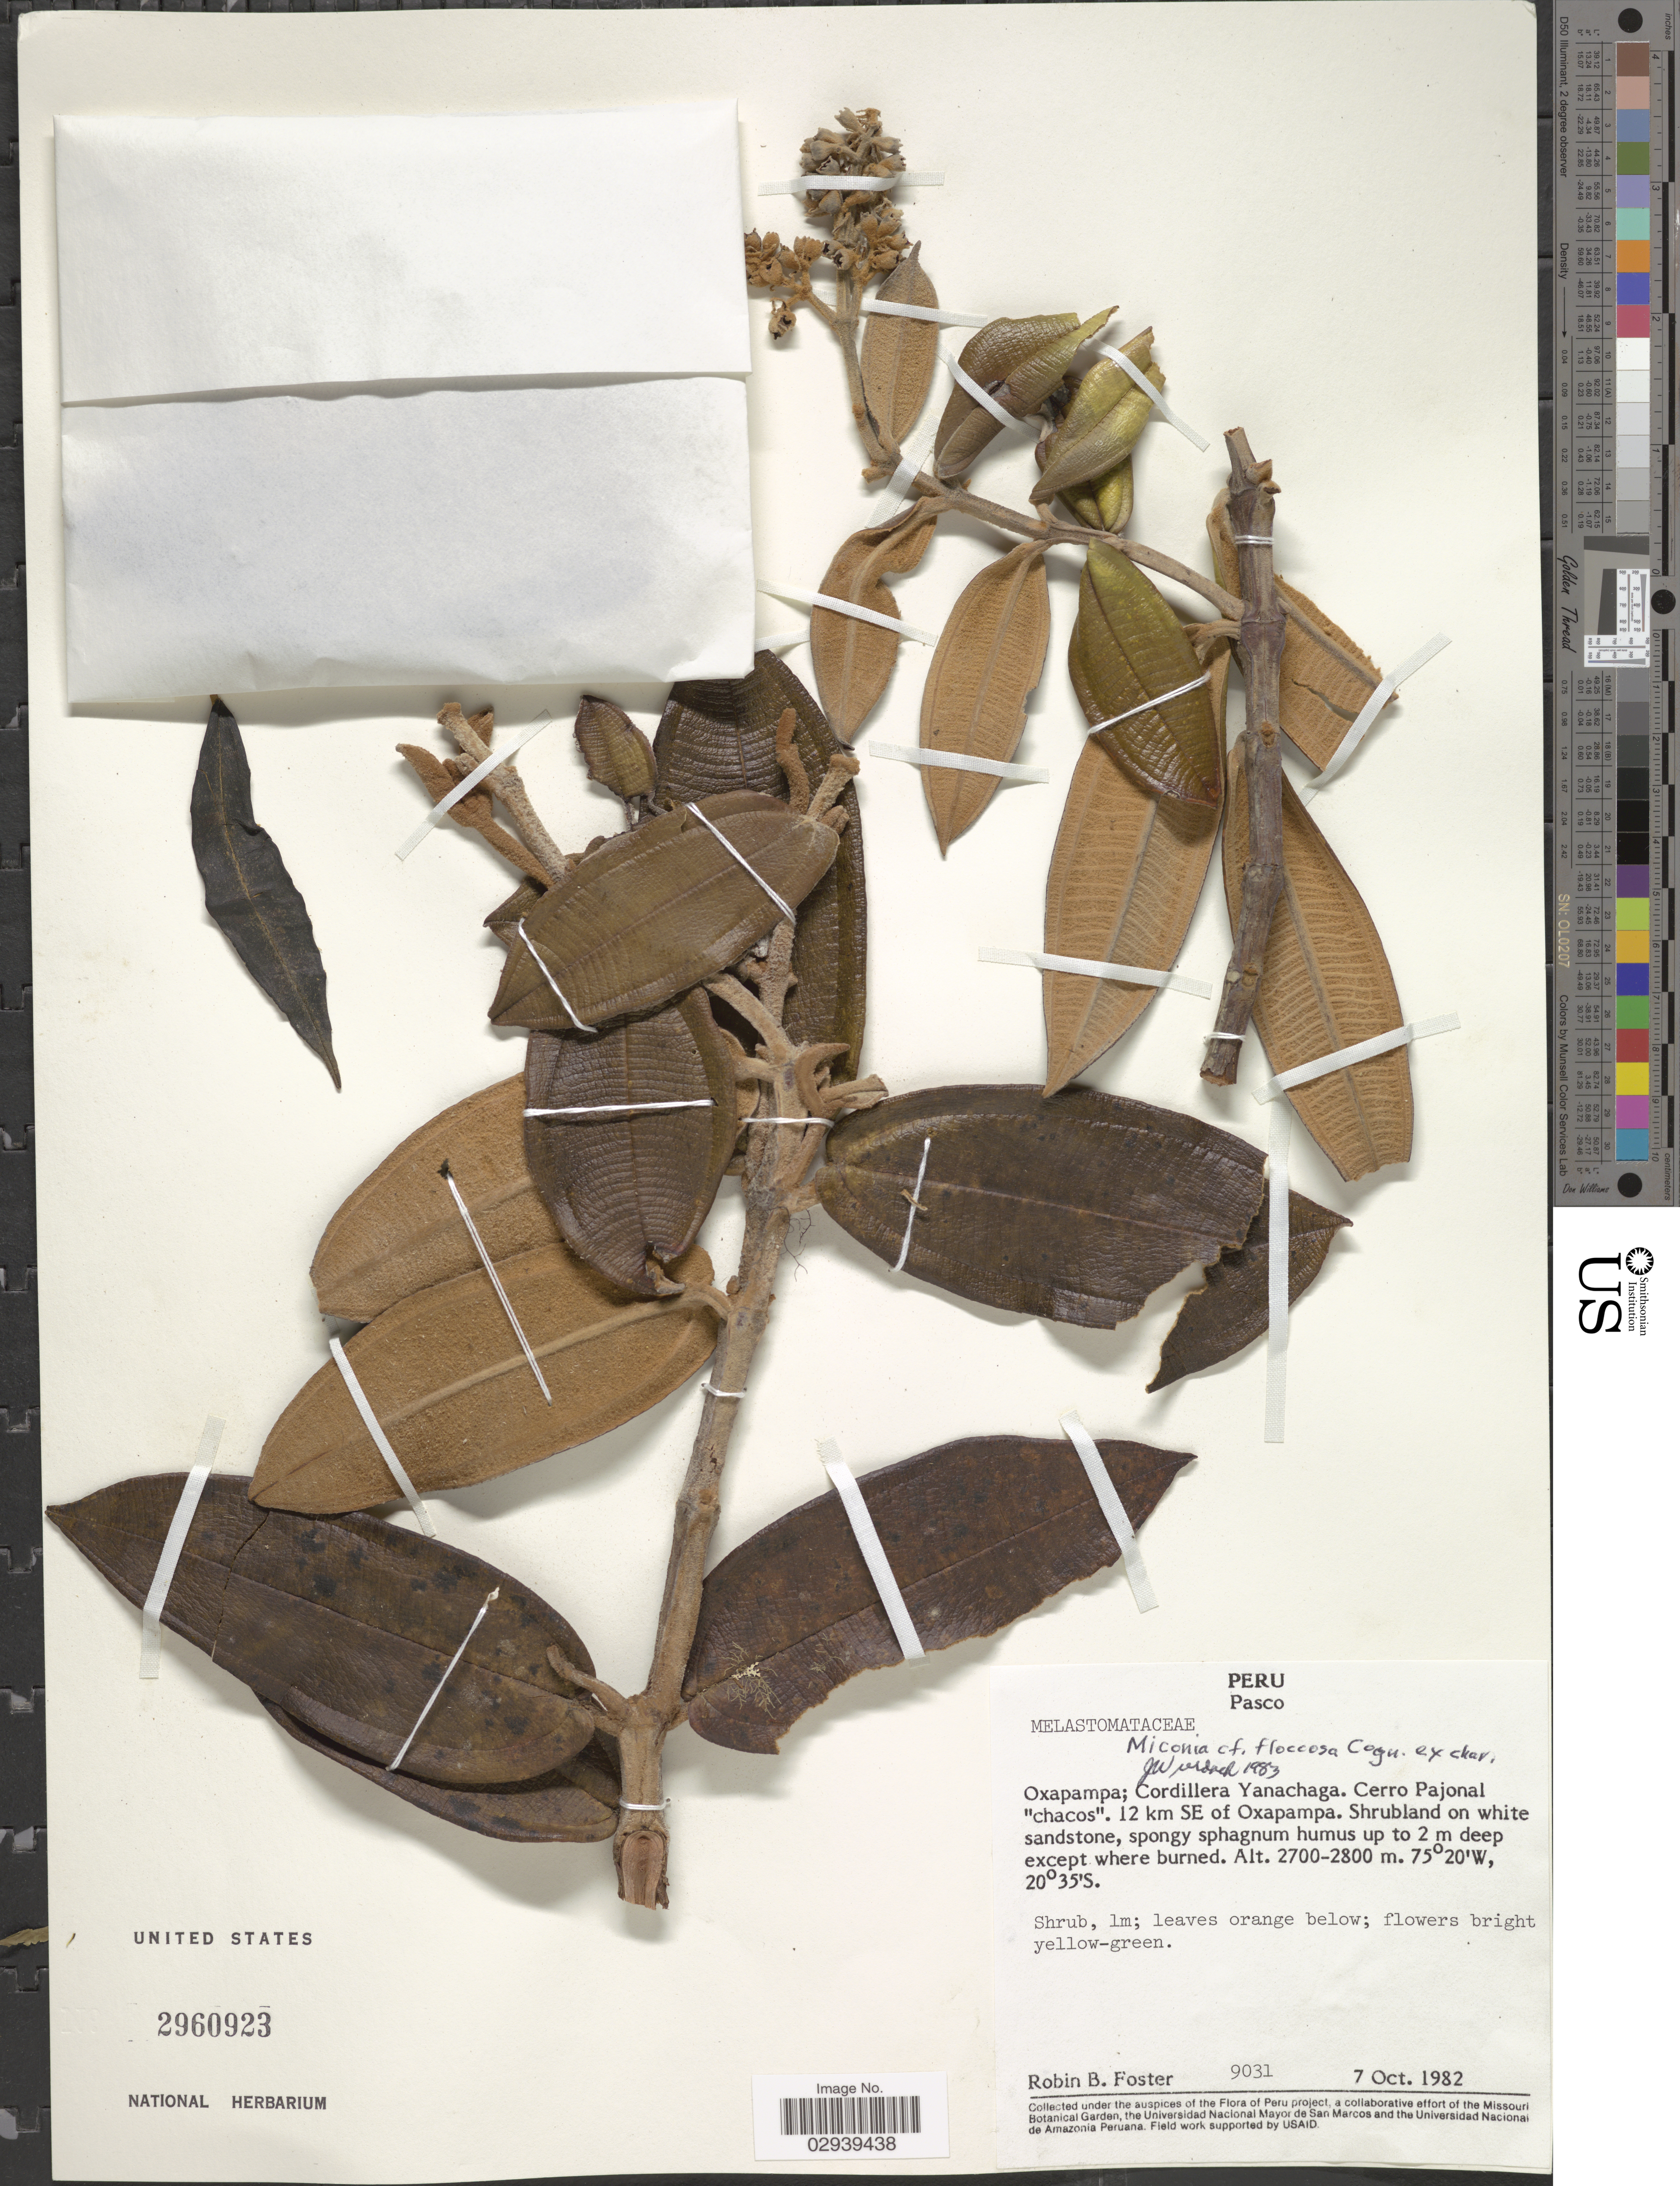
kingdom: Plantae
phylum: Tracheophyta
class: Magnoliopsida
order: Myrtales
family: Melastomataceae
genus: Miconia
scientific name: Miconia floccosa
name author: Cogn.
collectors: R. B. Foster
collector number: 9031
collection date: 1982-10-07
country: Peru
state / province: Pasco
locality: Oxapampa: Cordillera Yanachaga. Cerro Pajonal "Chacos". 12 km SE of Oxapampa.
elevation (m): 2700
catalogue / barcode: US 2960923